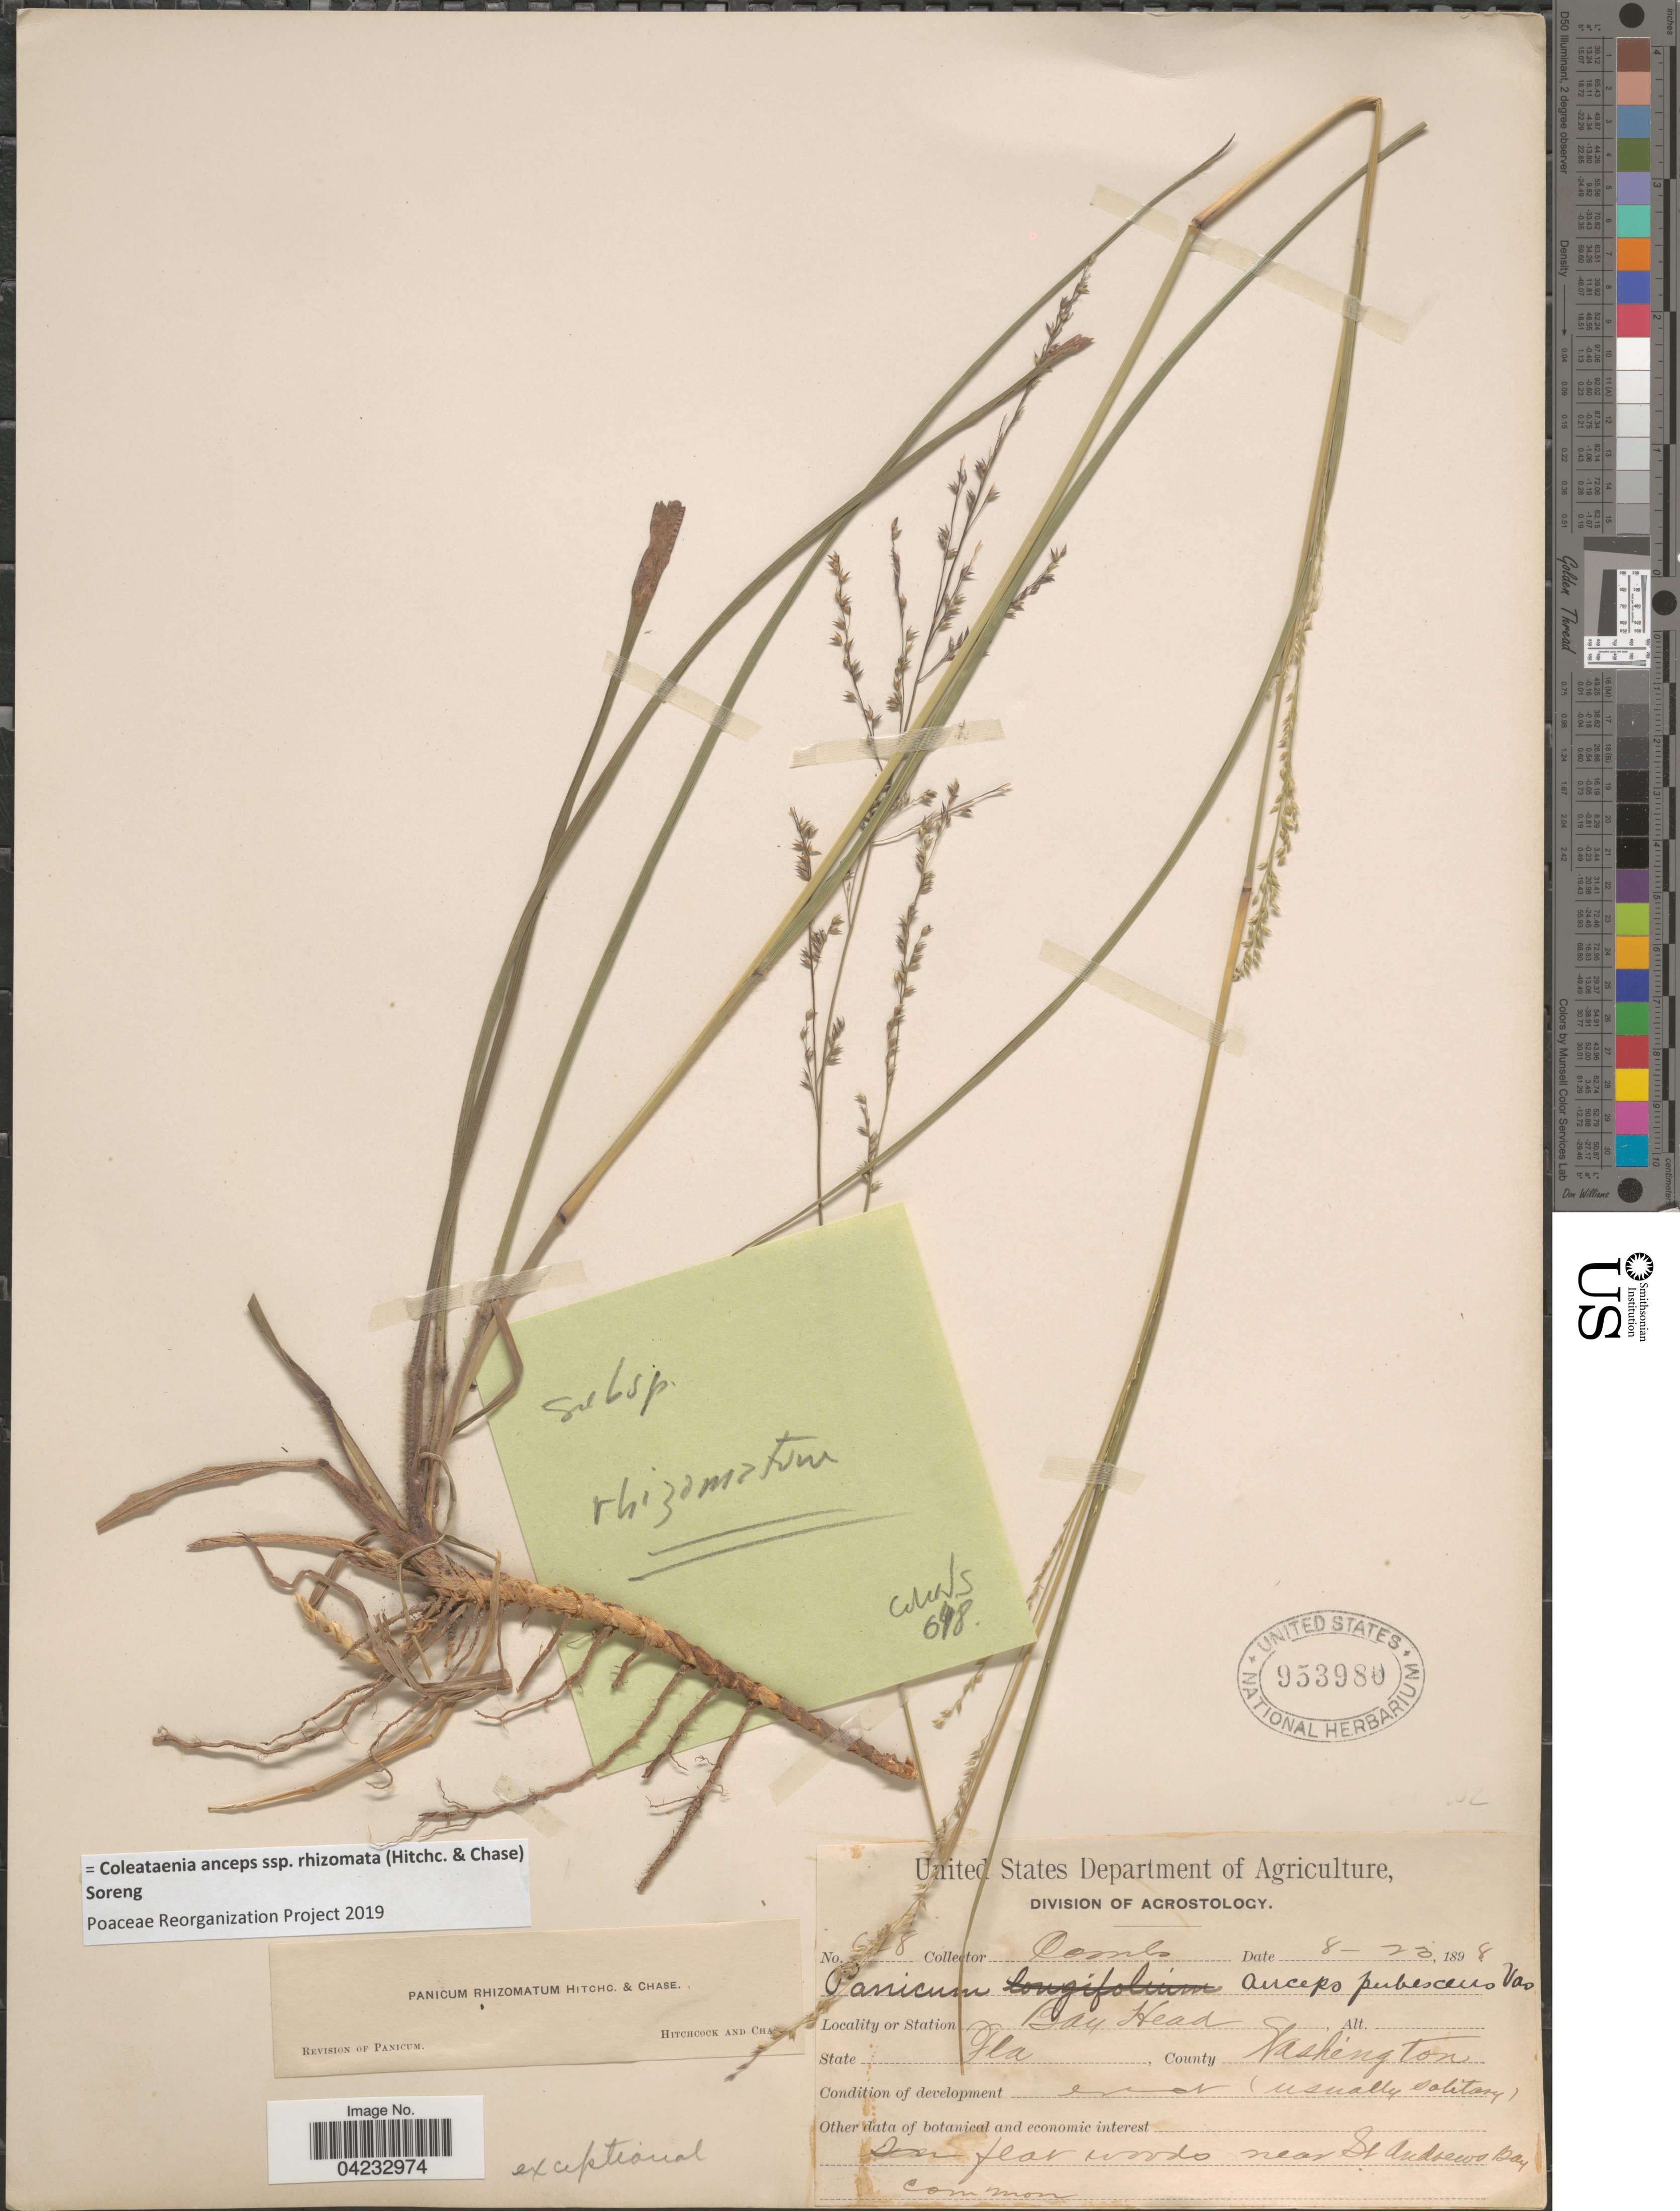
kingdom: Plantae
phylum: Tracheophyta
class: Liliopsida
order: Poales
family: Poaceae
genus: Coleataenia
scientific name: Coleataenia anceps subsp. rhizomata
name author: (Hitchc. & Chase) Soreng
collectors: -. Combs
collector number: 628*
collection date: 1898-08-23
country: United States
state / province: Florida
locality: Bay Head. County Washington. Near St. Andrews Bay.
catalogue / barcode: US 953980